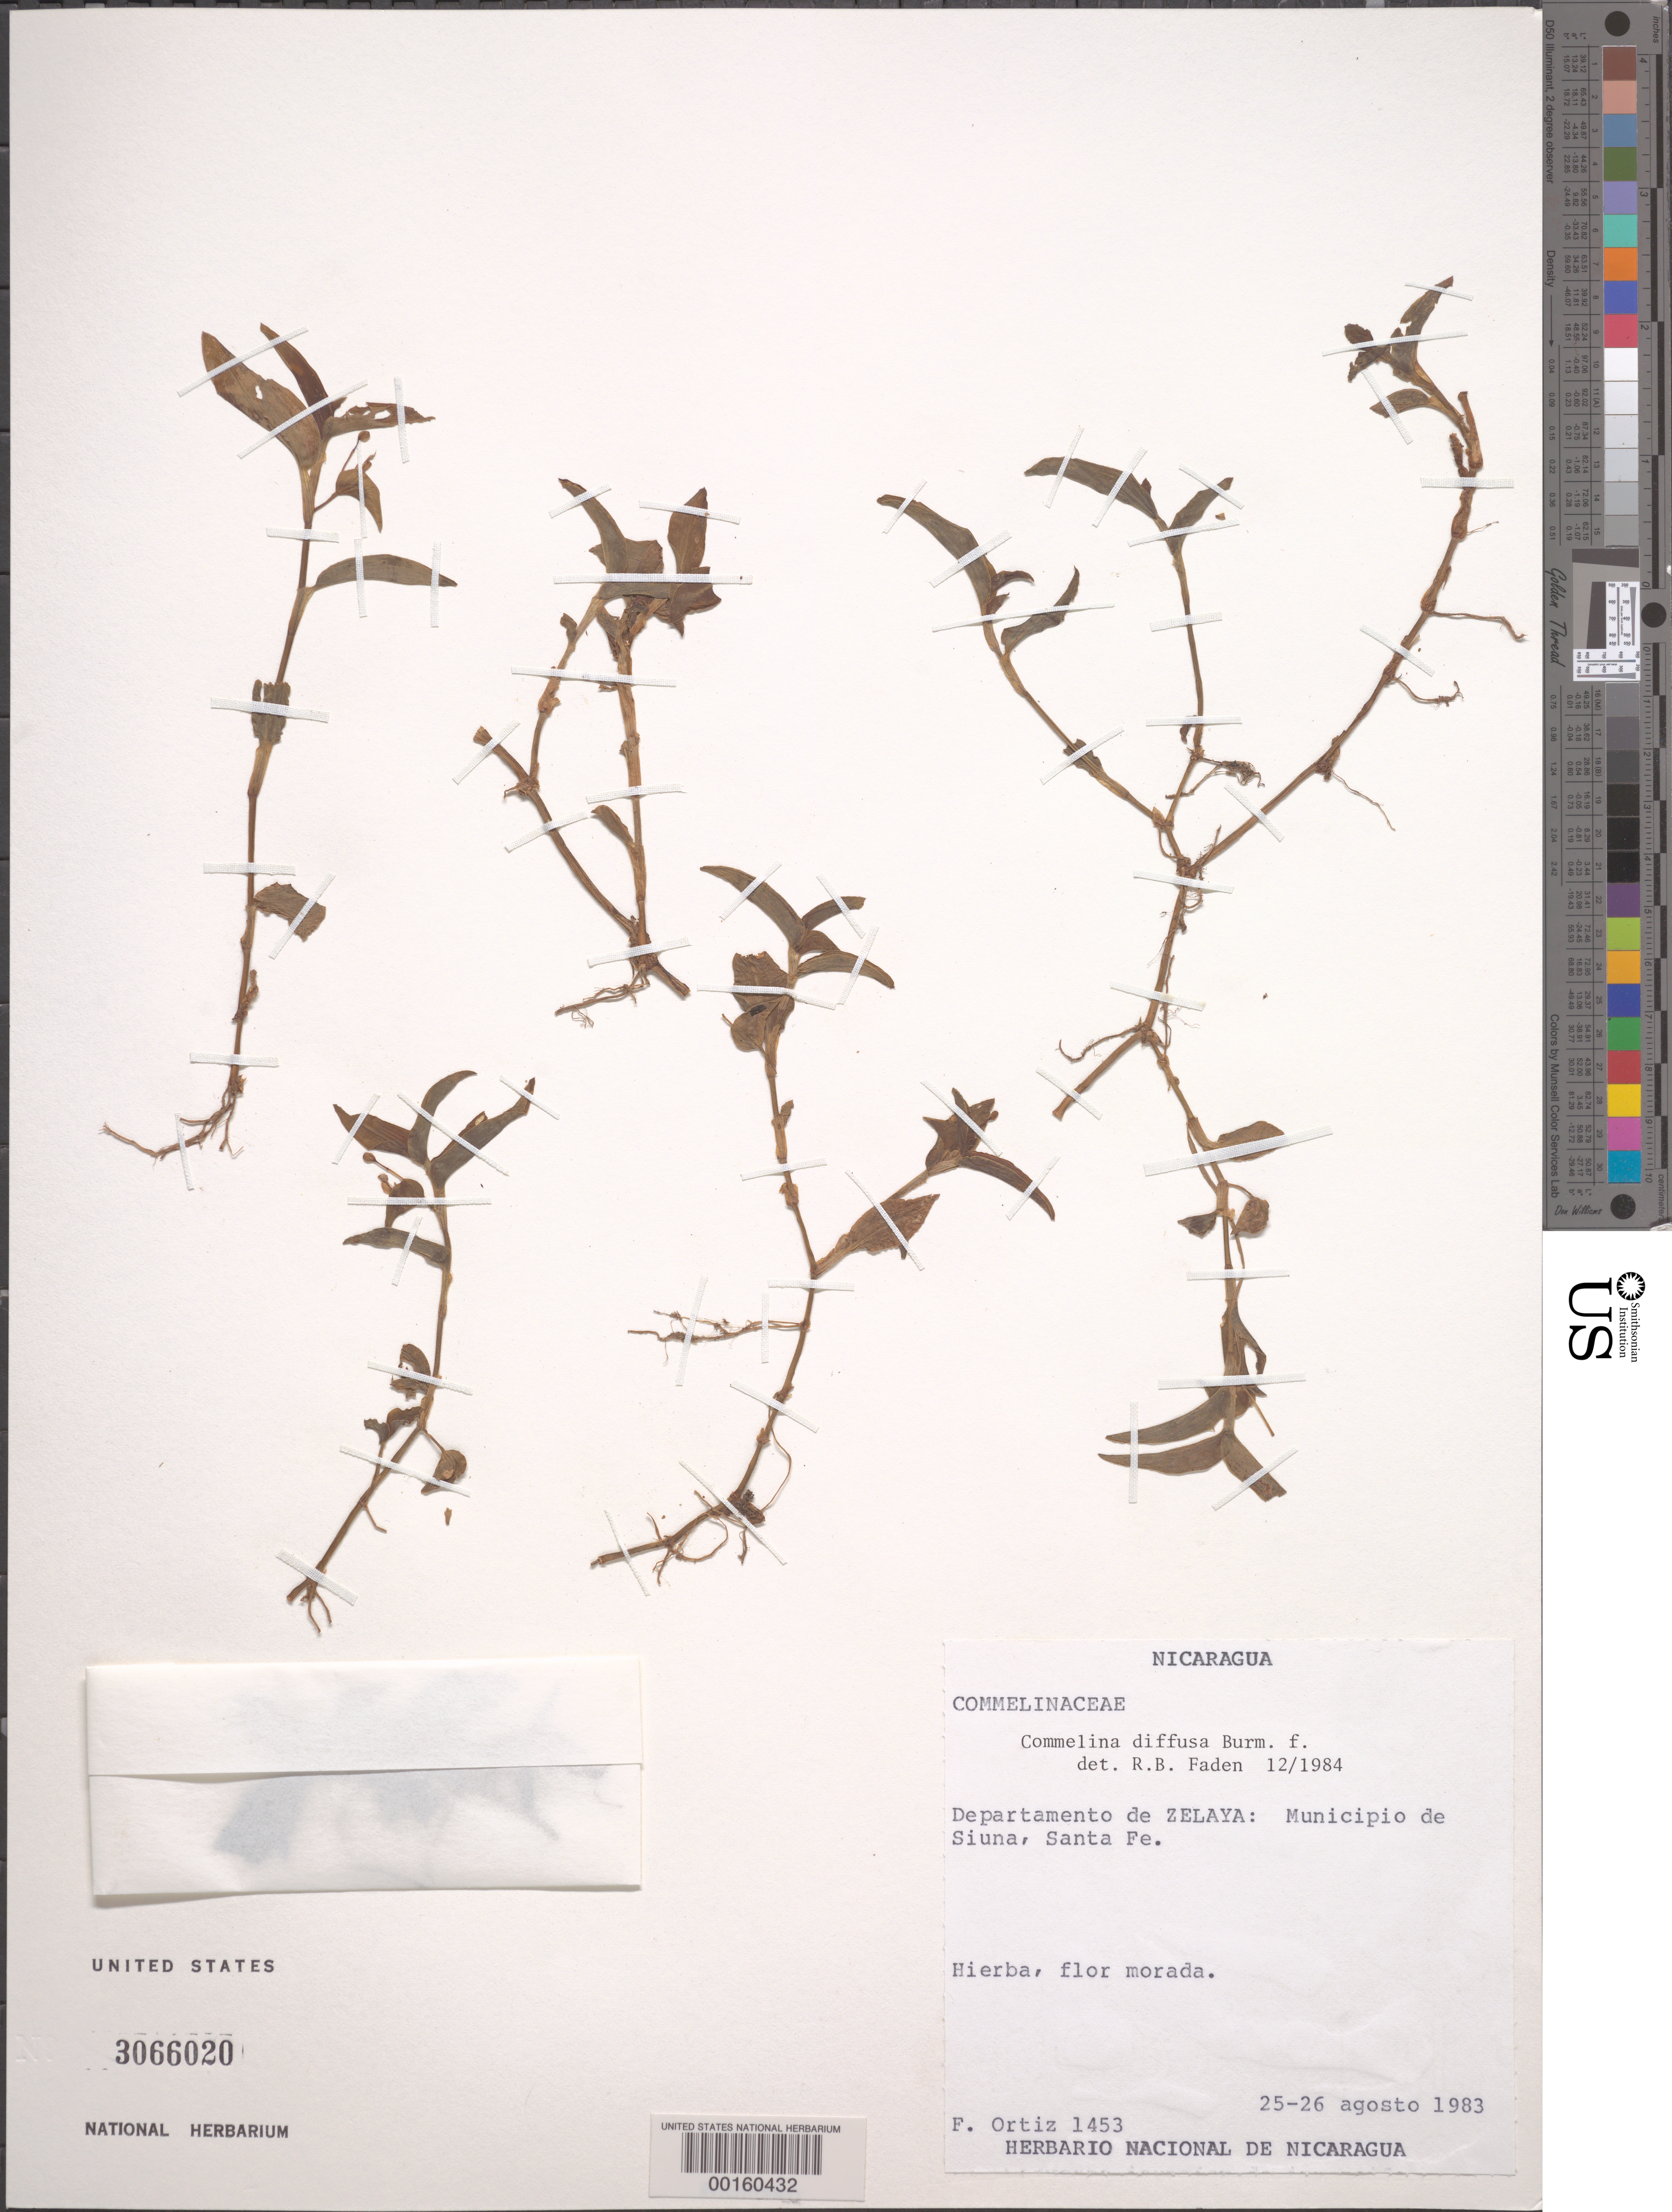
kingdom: Plantae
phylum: Tracheophyta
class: Liliopsida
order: Commelinales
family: Commelinaceae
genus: Commelina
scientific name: Commelina diffusa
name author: Burm. f.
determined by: Faden, Robert B., (US), Smithsonian Institution - National Museum of Natural History (UNITED STATES)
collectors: F. Ortiz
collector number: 1453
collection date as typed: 25 Aug 1983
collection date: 1983-08-25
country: Nicaragua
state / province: Atlántico Norte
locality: Siuna dist. (?), santa fe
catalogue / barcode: US 3066020